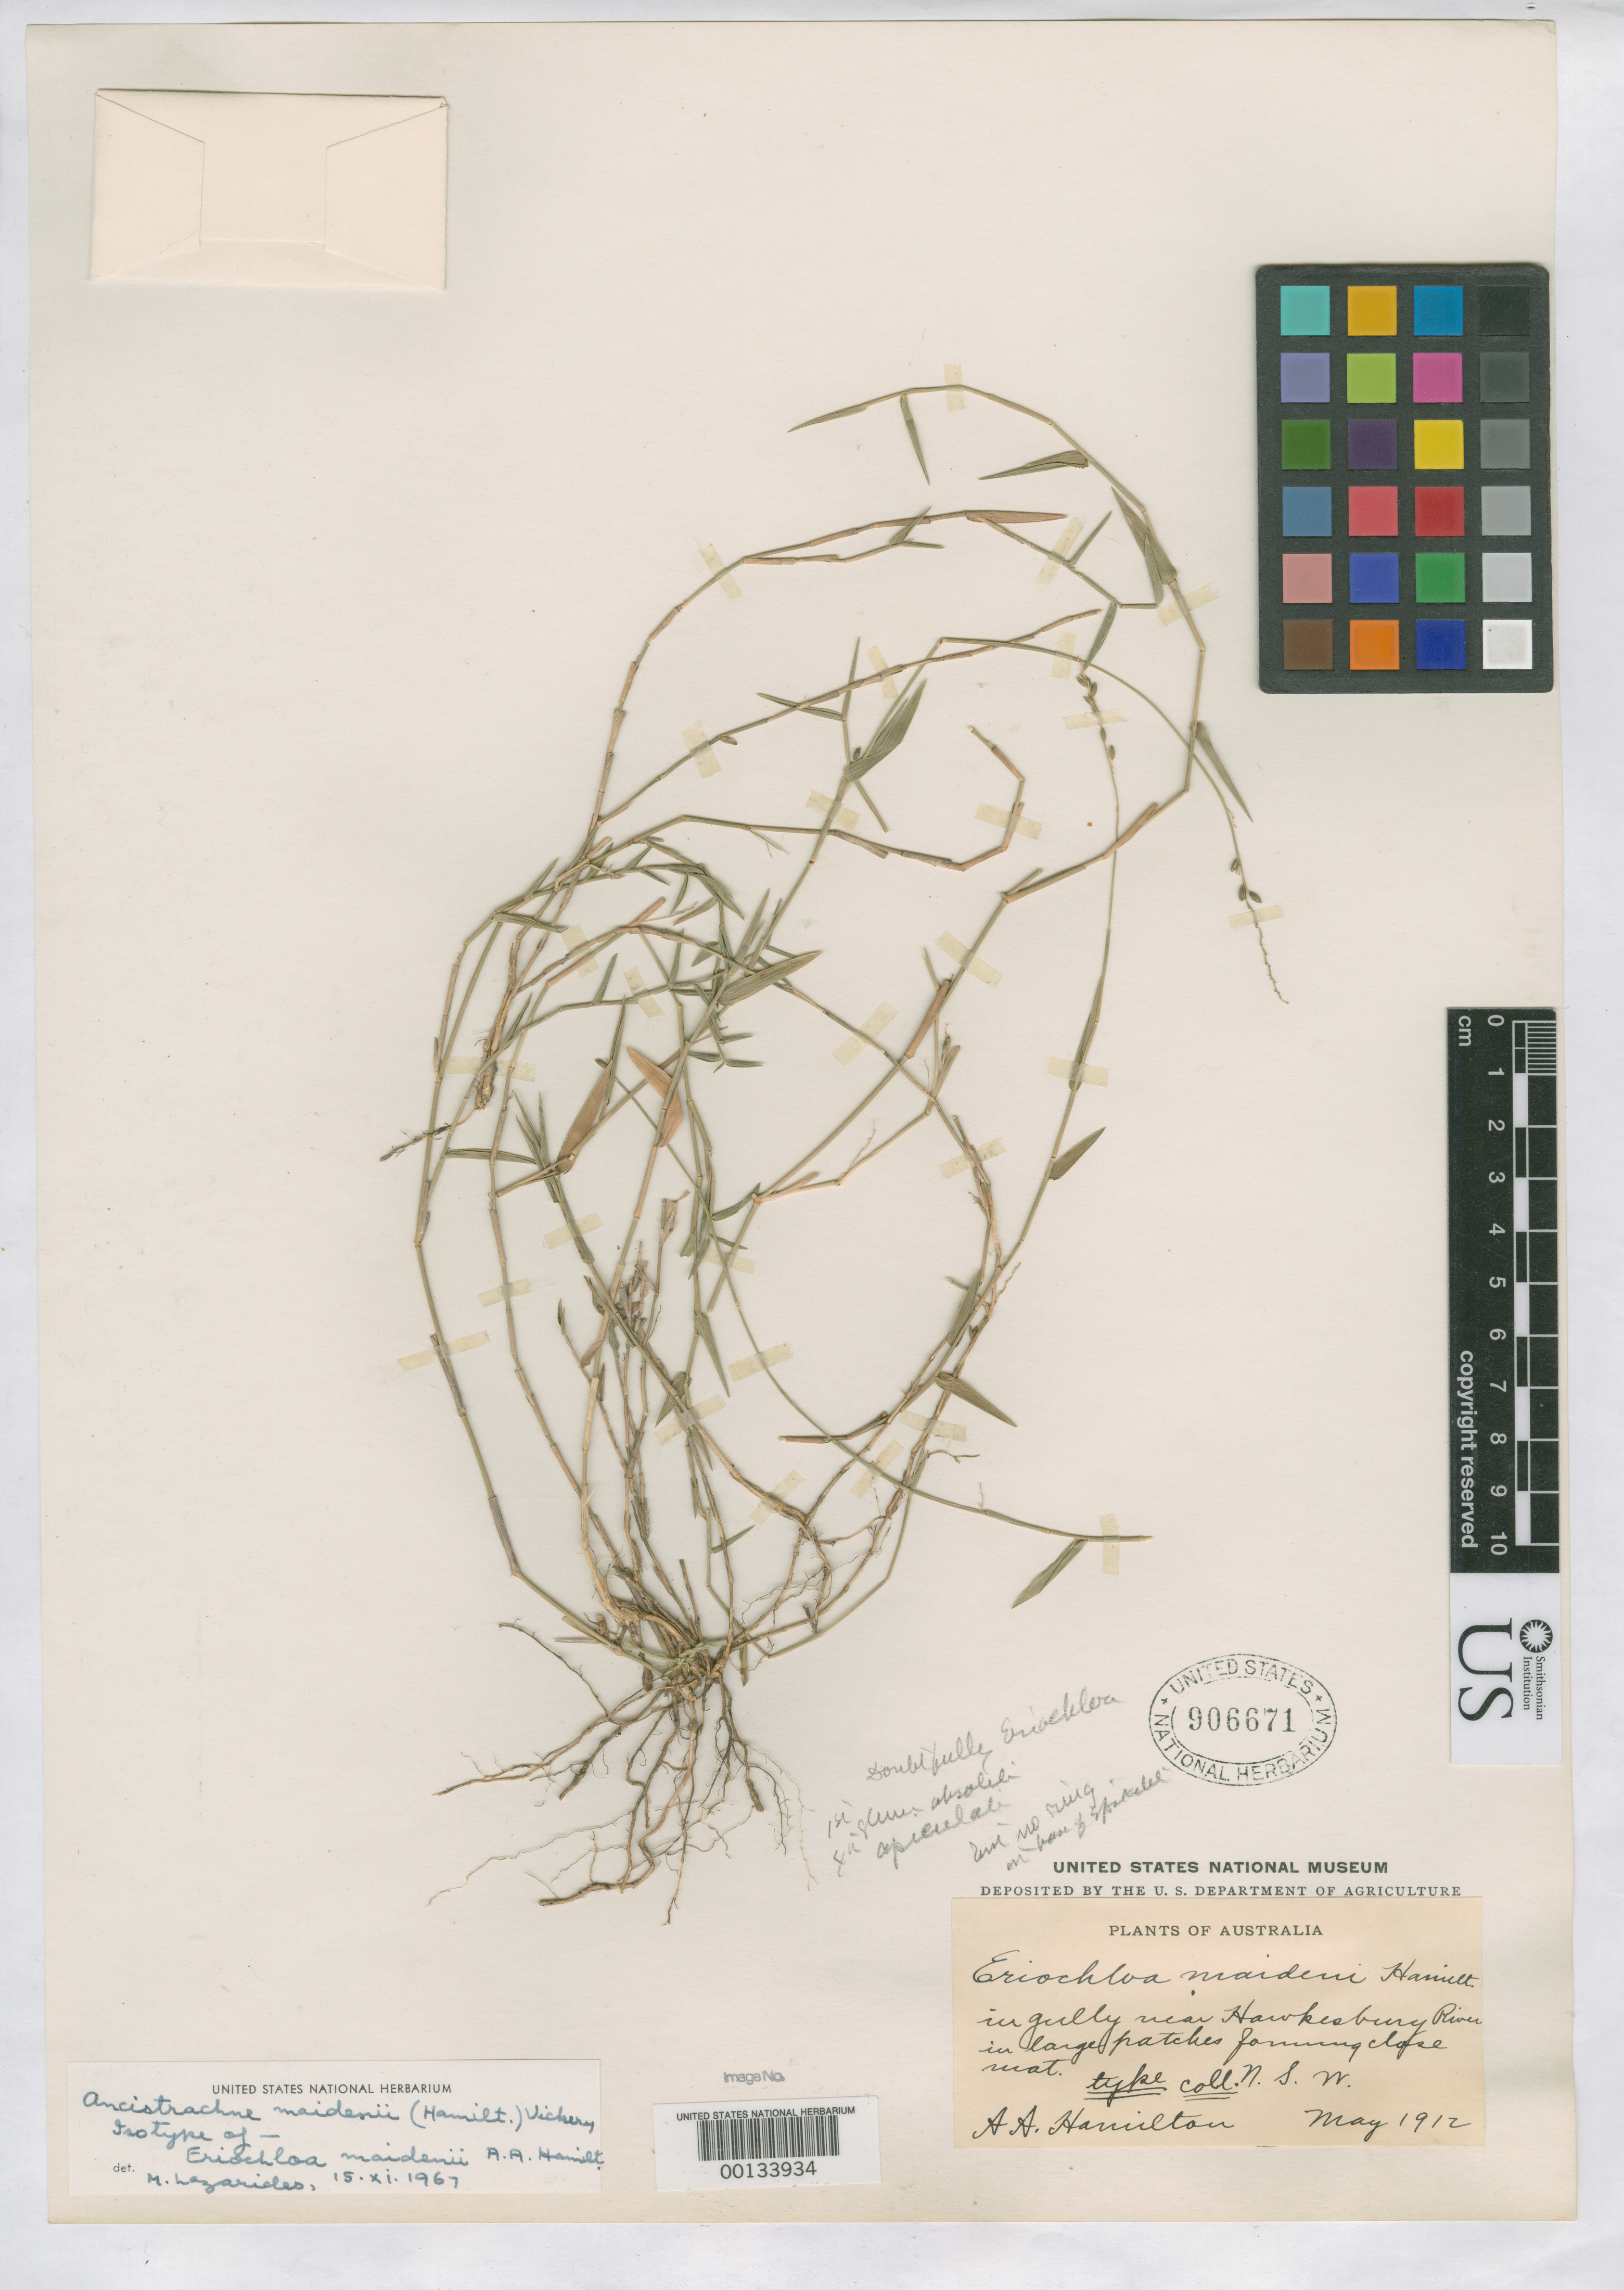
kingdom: Plantae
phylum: Tracheophyta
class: Liliopsida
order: Poales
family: Poaceae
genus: Eriochloa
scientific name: Eriochloa maideni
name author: A.A. Ham.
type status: Isotype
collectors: A. A. Hamilton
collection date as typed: May 1912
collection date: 1912-05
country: Australia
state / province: New South Wales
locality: Near Hawkesbury River.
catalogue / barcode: US 906671